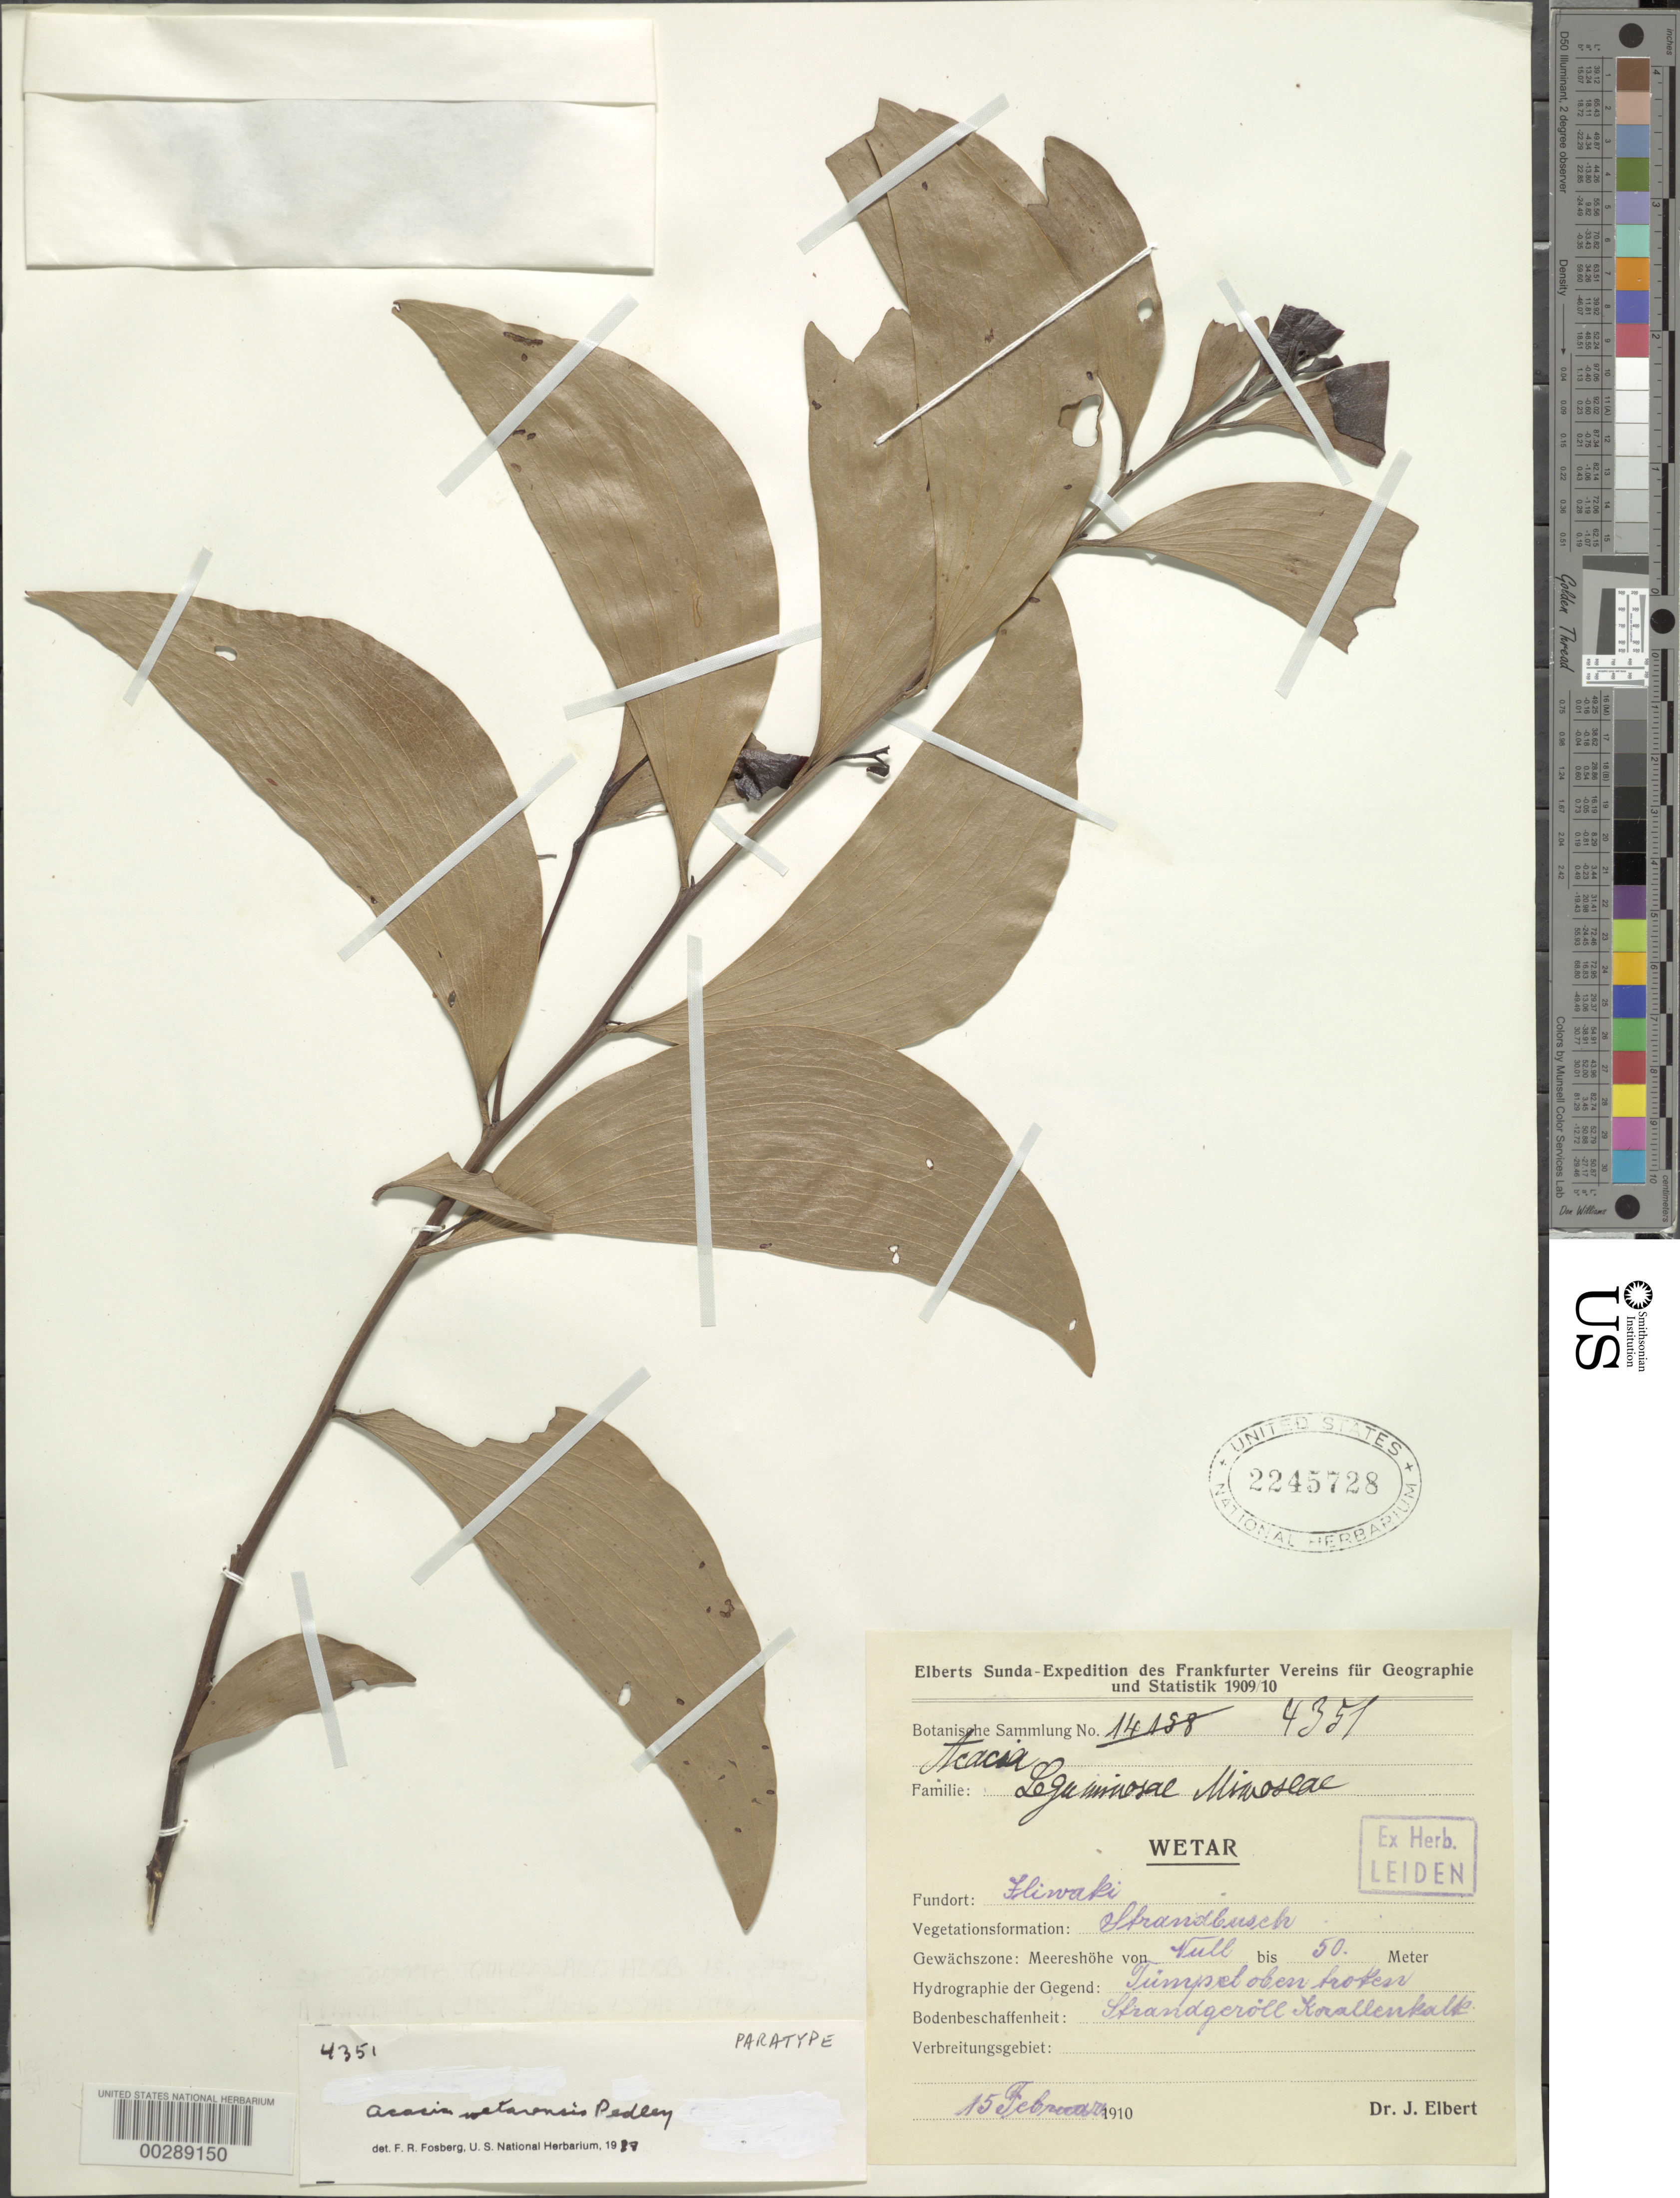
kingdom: Plantae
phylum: Tracheophyta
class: Magnoliopsida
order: Fabales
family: Fabaceae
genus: Acacia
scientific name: Acacia wetarensis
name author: Pedley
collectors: J. Elbert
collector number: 4351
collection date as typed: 15 Feb 1910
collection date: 1910-02-15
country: Indonesia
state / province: Maluku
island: Wetar Island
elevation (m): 50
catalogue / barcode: US 2245728